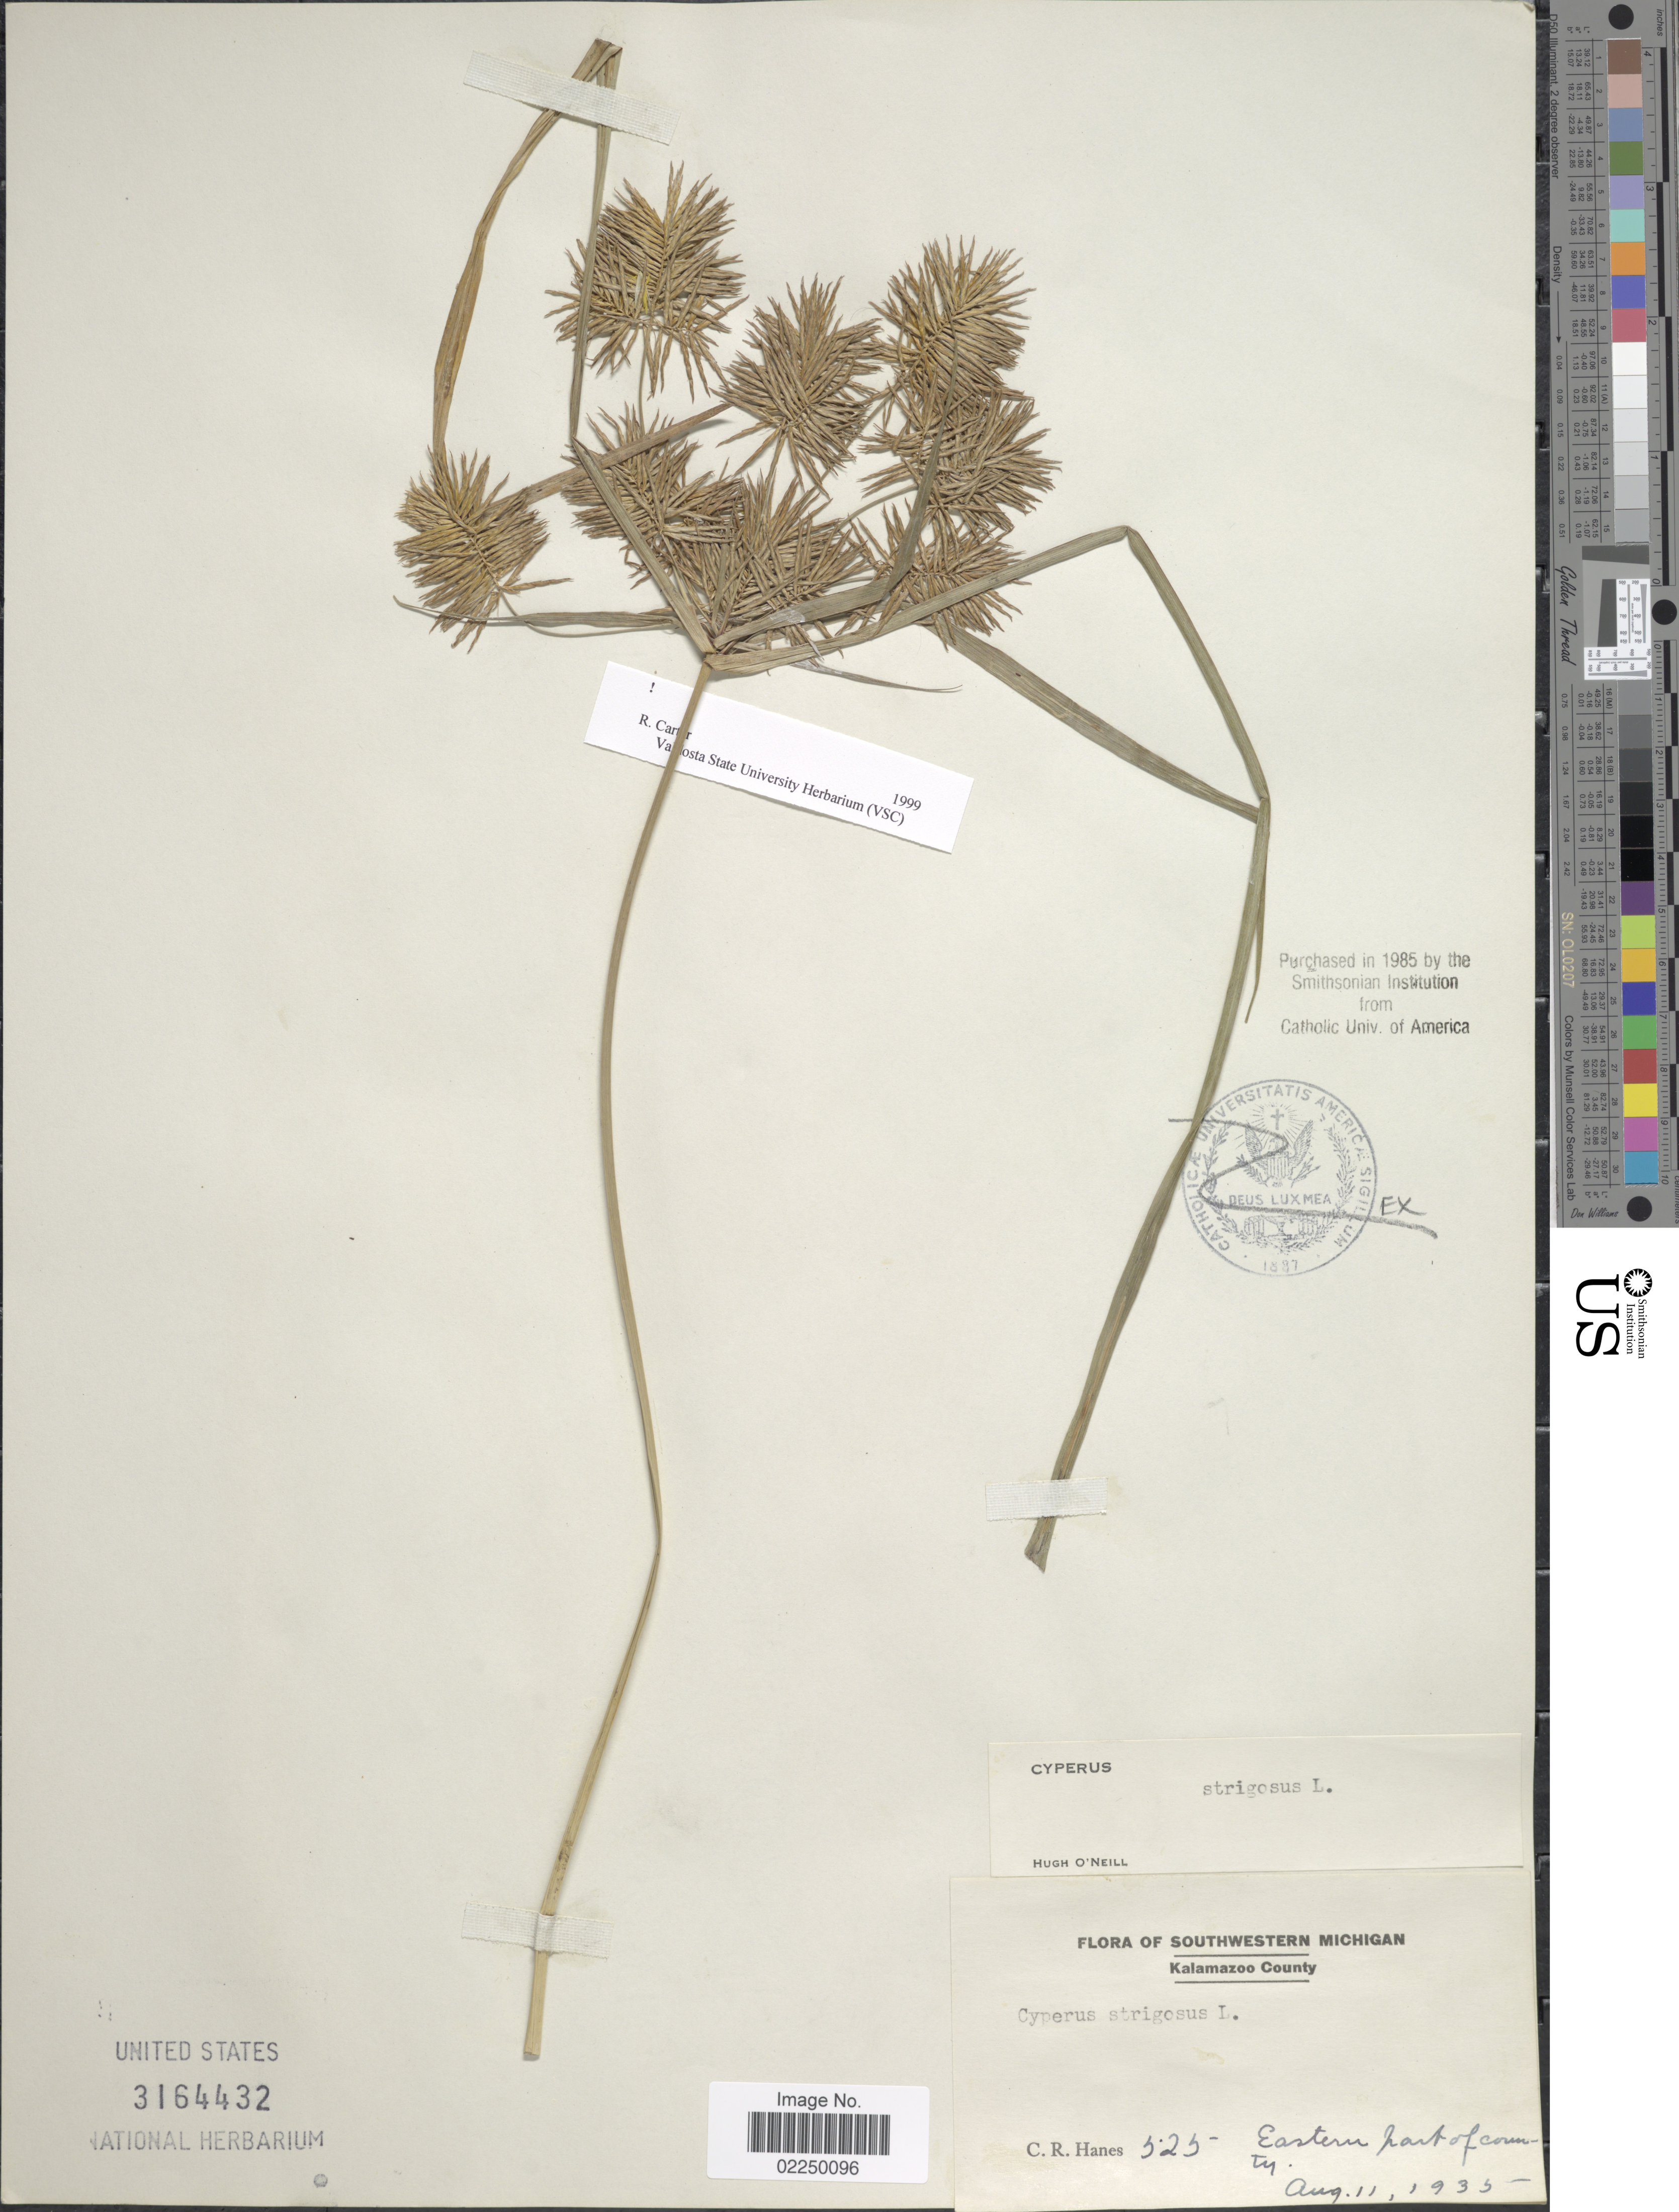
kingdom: Plantae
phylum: Tracheophyta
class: Liliopsida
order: Poales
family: Cyperaceae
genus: Cyperus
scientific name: Cyperus strigosus L.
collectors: C. Hanes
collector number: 525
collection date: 1935-08-11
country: United States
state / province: Michigan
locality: Southwestern Michigan, East part of community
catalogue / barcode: US 3164432